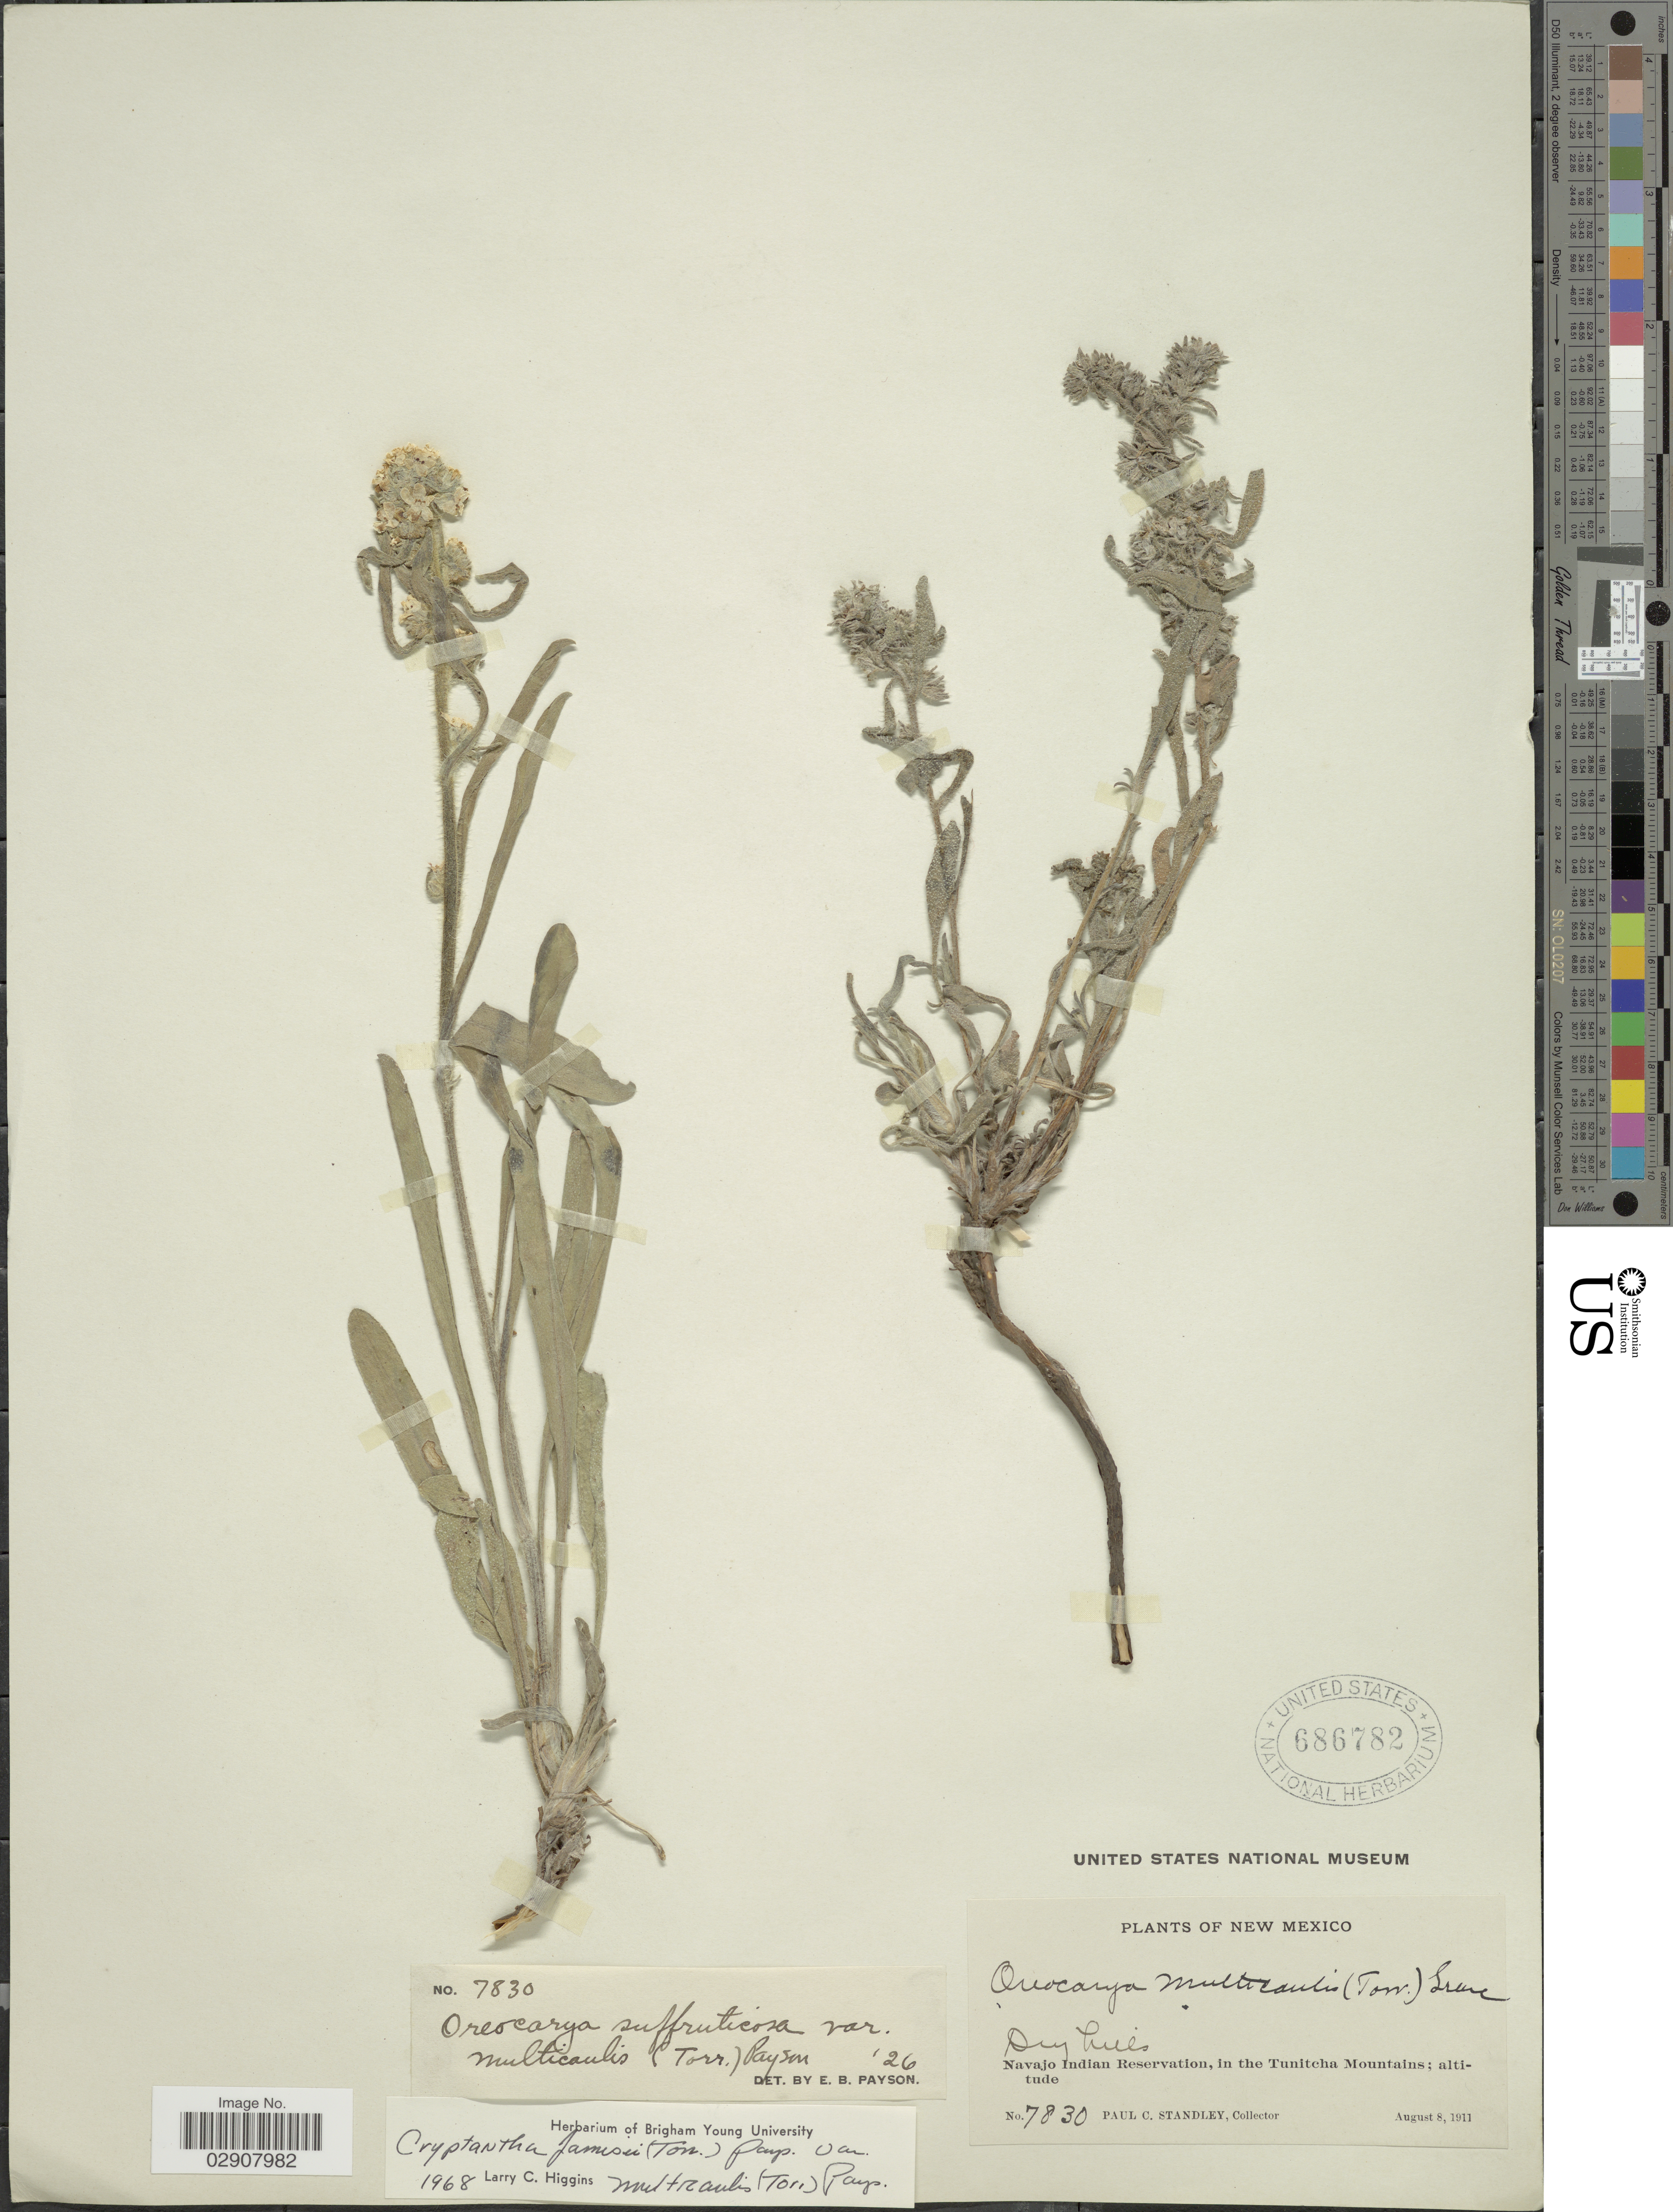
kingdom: Plantae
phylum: Tracheophyta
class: Magnoliopsida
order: Boraginales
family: Boraginaceae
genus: Cryptantha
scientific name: Cryptantha jamesii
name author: (Torr.) Payson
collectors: P. C. Standley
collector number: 7830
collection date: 1911-08-08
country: United States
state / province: New Mexico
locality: Navajo Indian Reservation, in the Tunitcha Mountains.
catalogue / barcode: US 686782